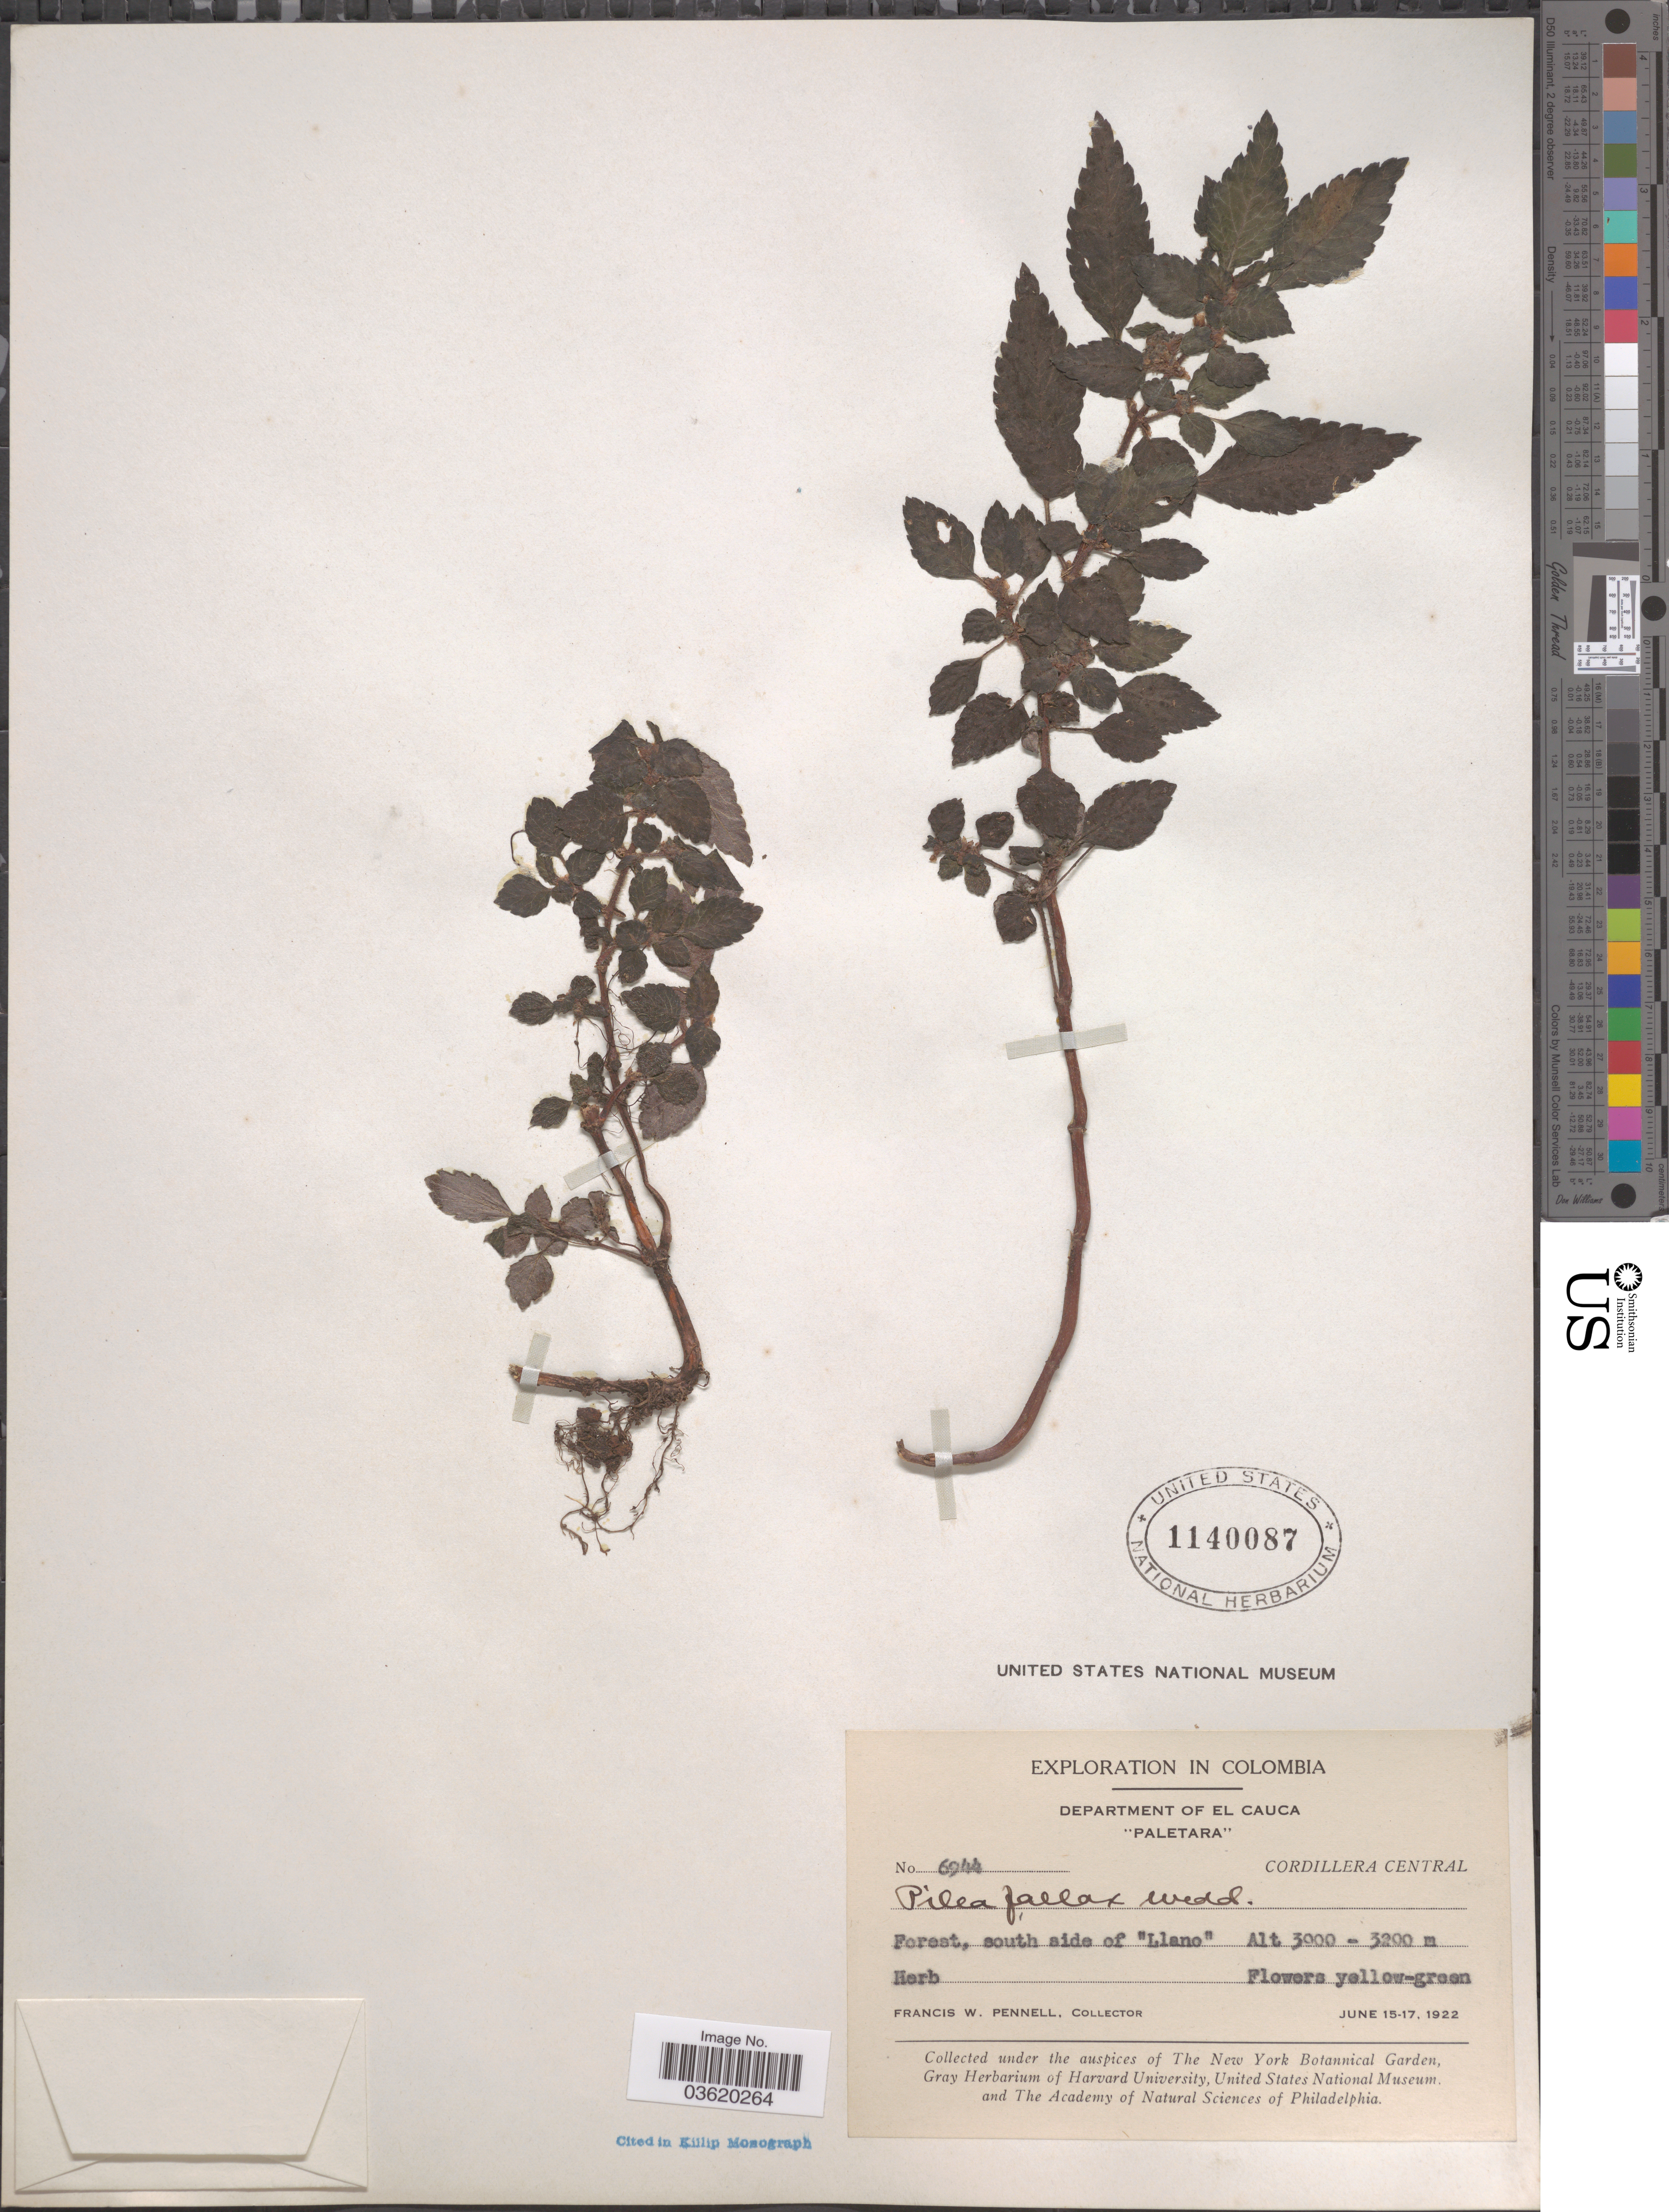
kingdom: Plantae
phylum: Tracheophyta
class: Magnoliopsida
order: Rosales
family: Urticaceae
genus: Pilea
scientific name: Pilea fallax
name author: Wedd.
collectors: F. W. Pennell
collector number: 6944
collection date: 1922-06-15/1922-06-17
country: Colombia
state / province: Cauca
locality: Department of El Cauca. "Paletara". Cordillera Central. South side of "Llano".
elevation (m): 3000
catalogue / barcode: US 1140087